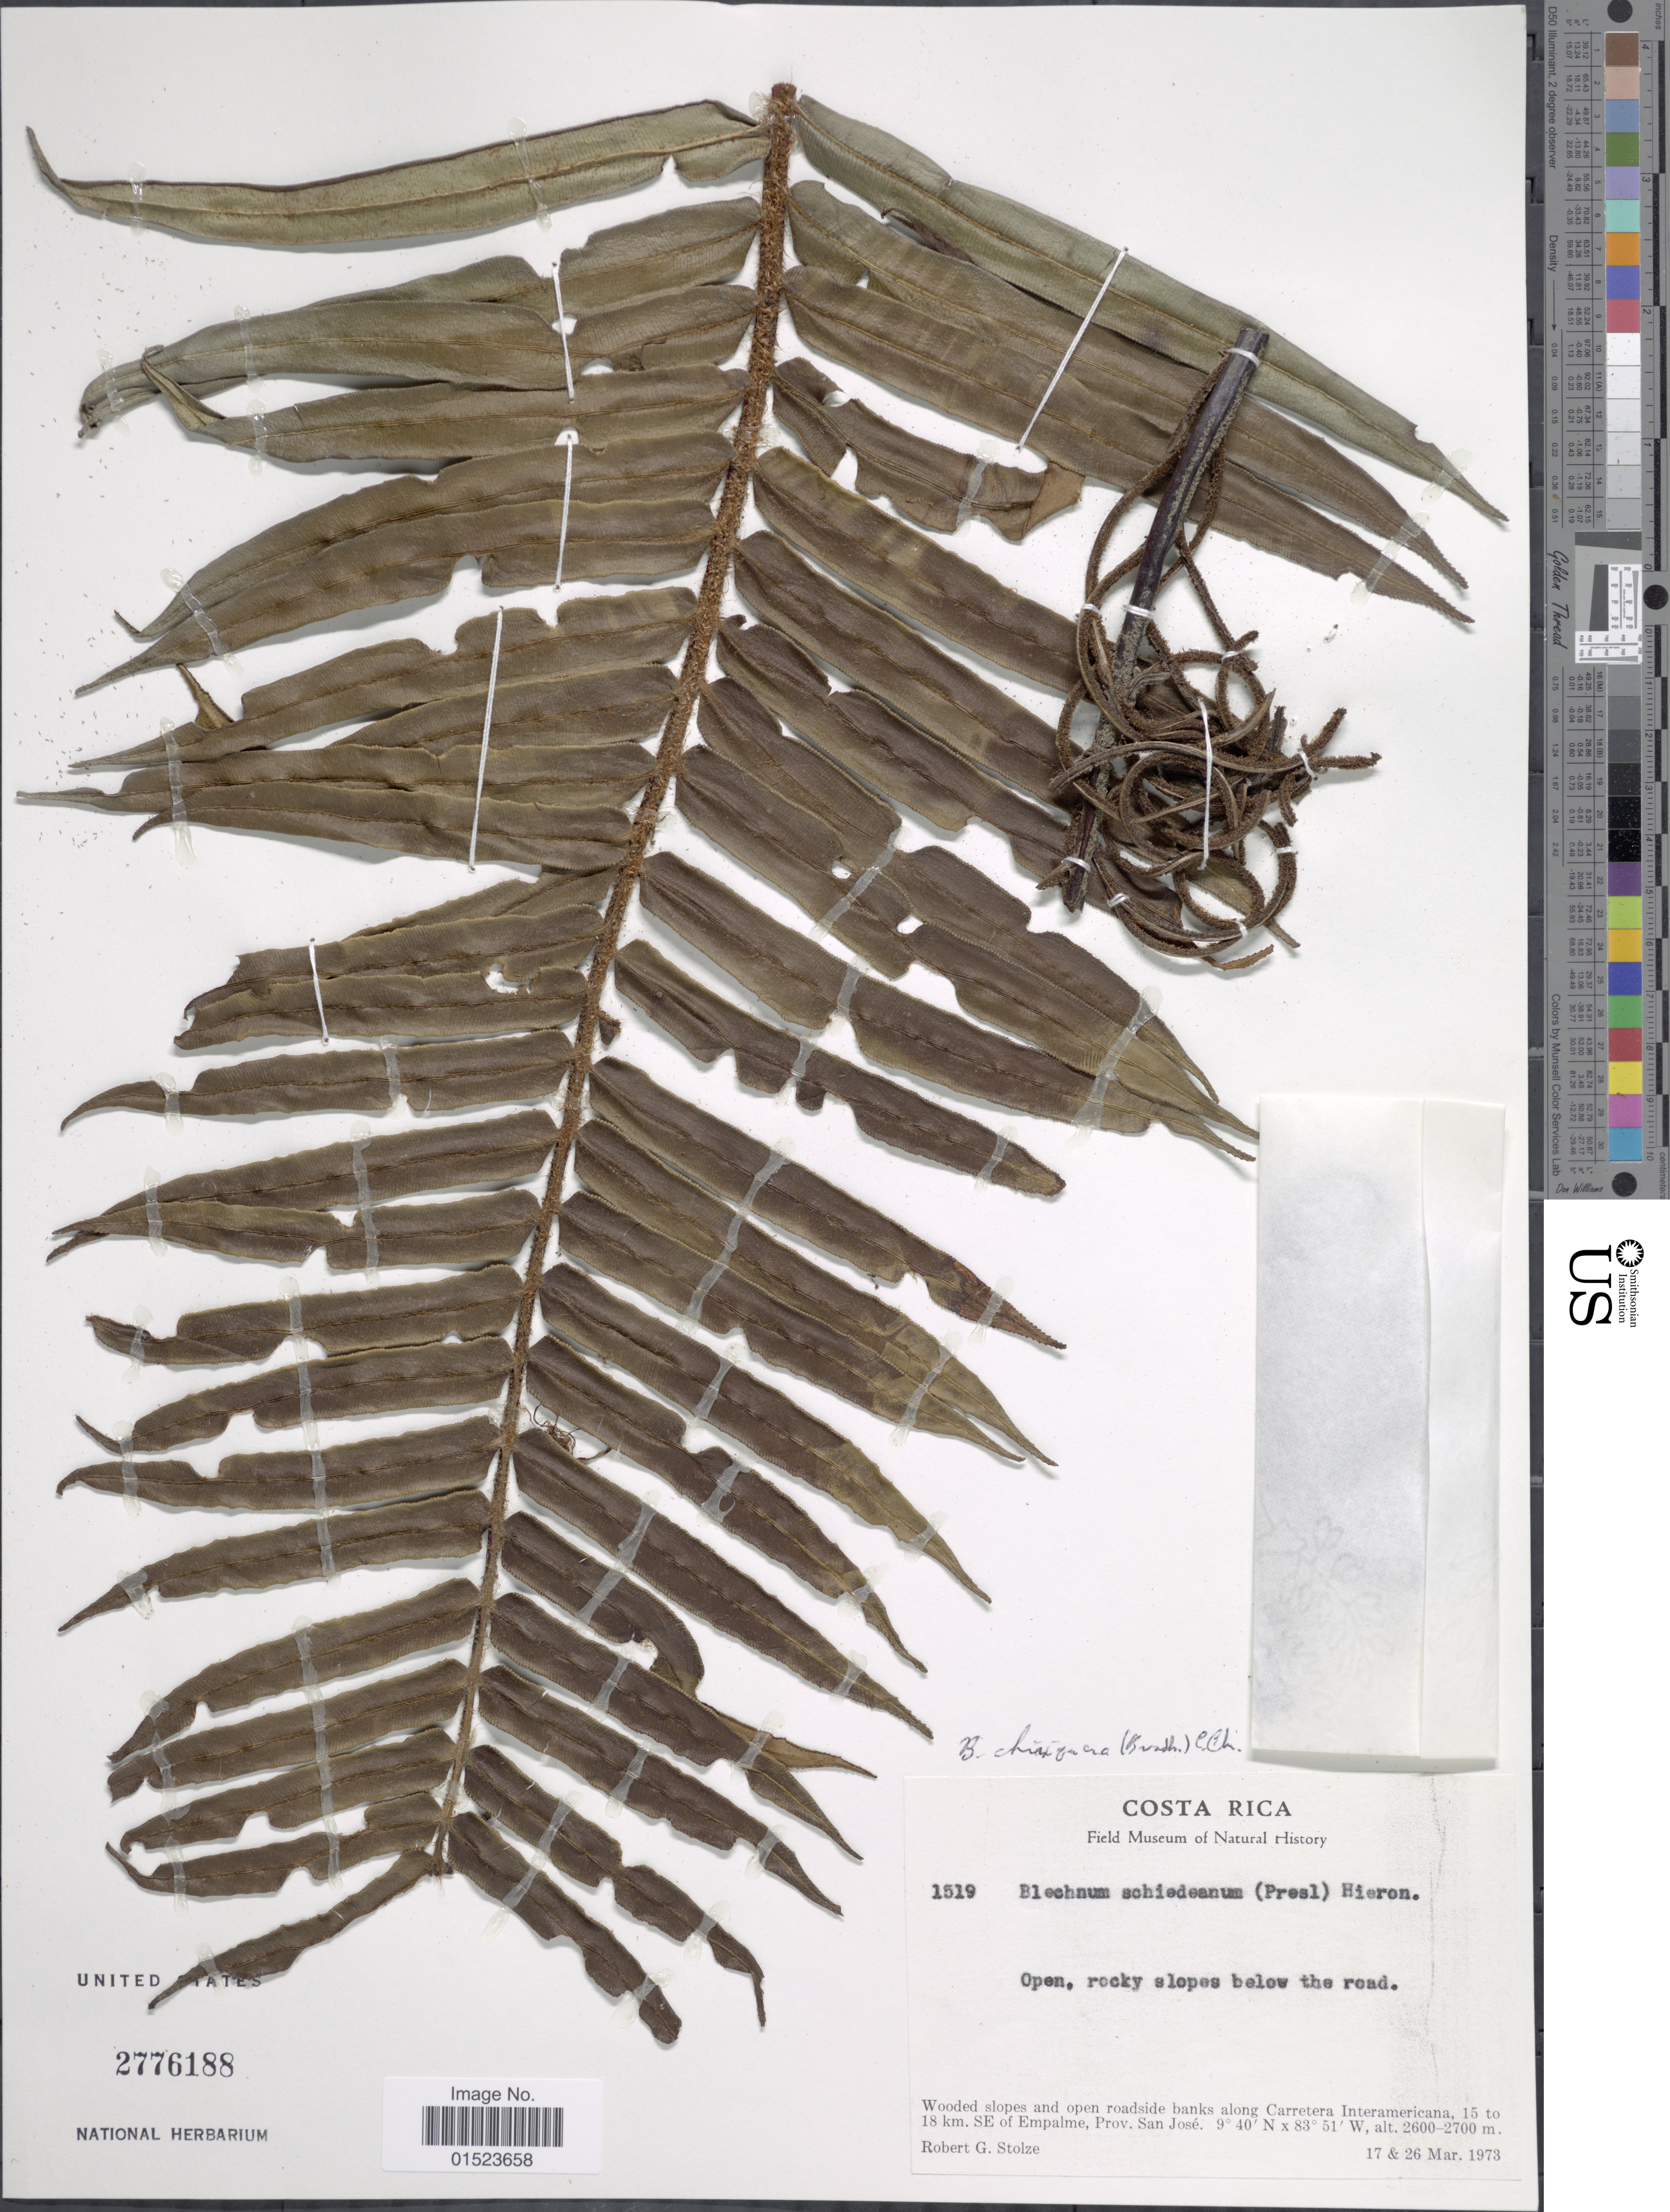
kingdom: Plantae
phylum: Tracheophyta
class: Polypodiopsida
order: Polypodiales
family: Blechnaceae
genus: Blechnum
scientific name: Blechnum chiriquanum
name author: (Broadh.) C. Chr.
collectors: R. G. Stolze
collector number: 1519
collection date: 1973-03-17/1973-03-26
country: Costa Rica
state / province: San José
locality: Wooded slopes and open roadside banks along Carretera Interamerican, 15 to 18 km. SE of Empalme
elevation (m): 2600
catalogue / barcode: US 2776188